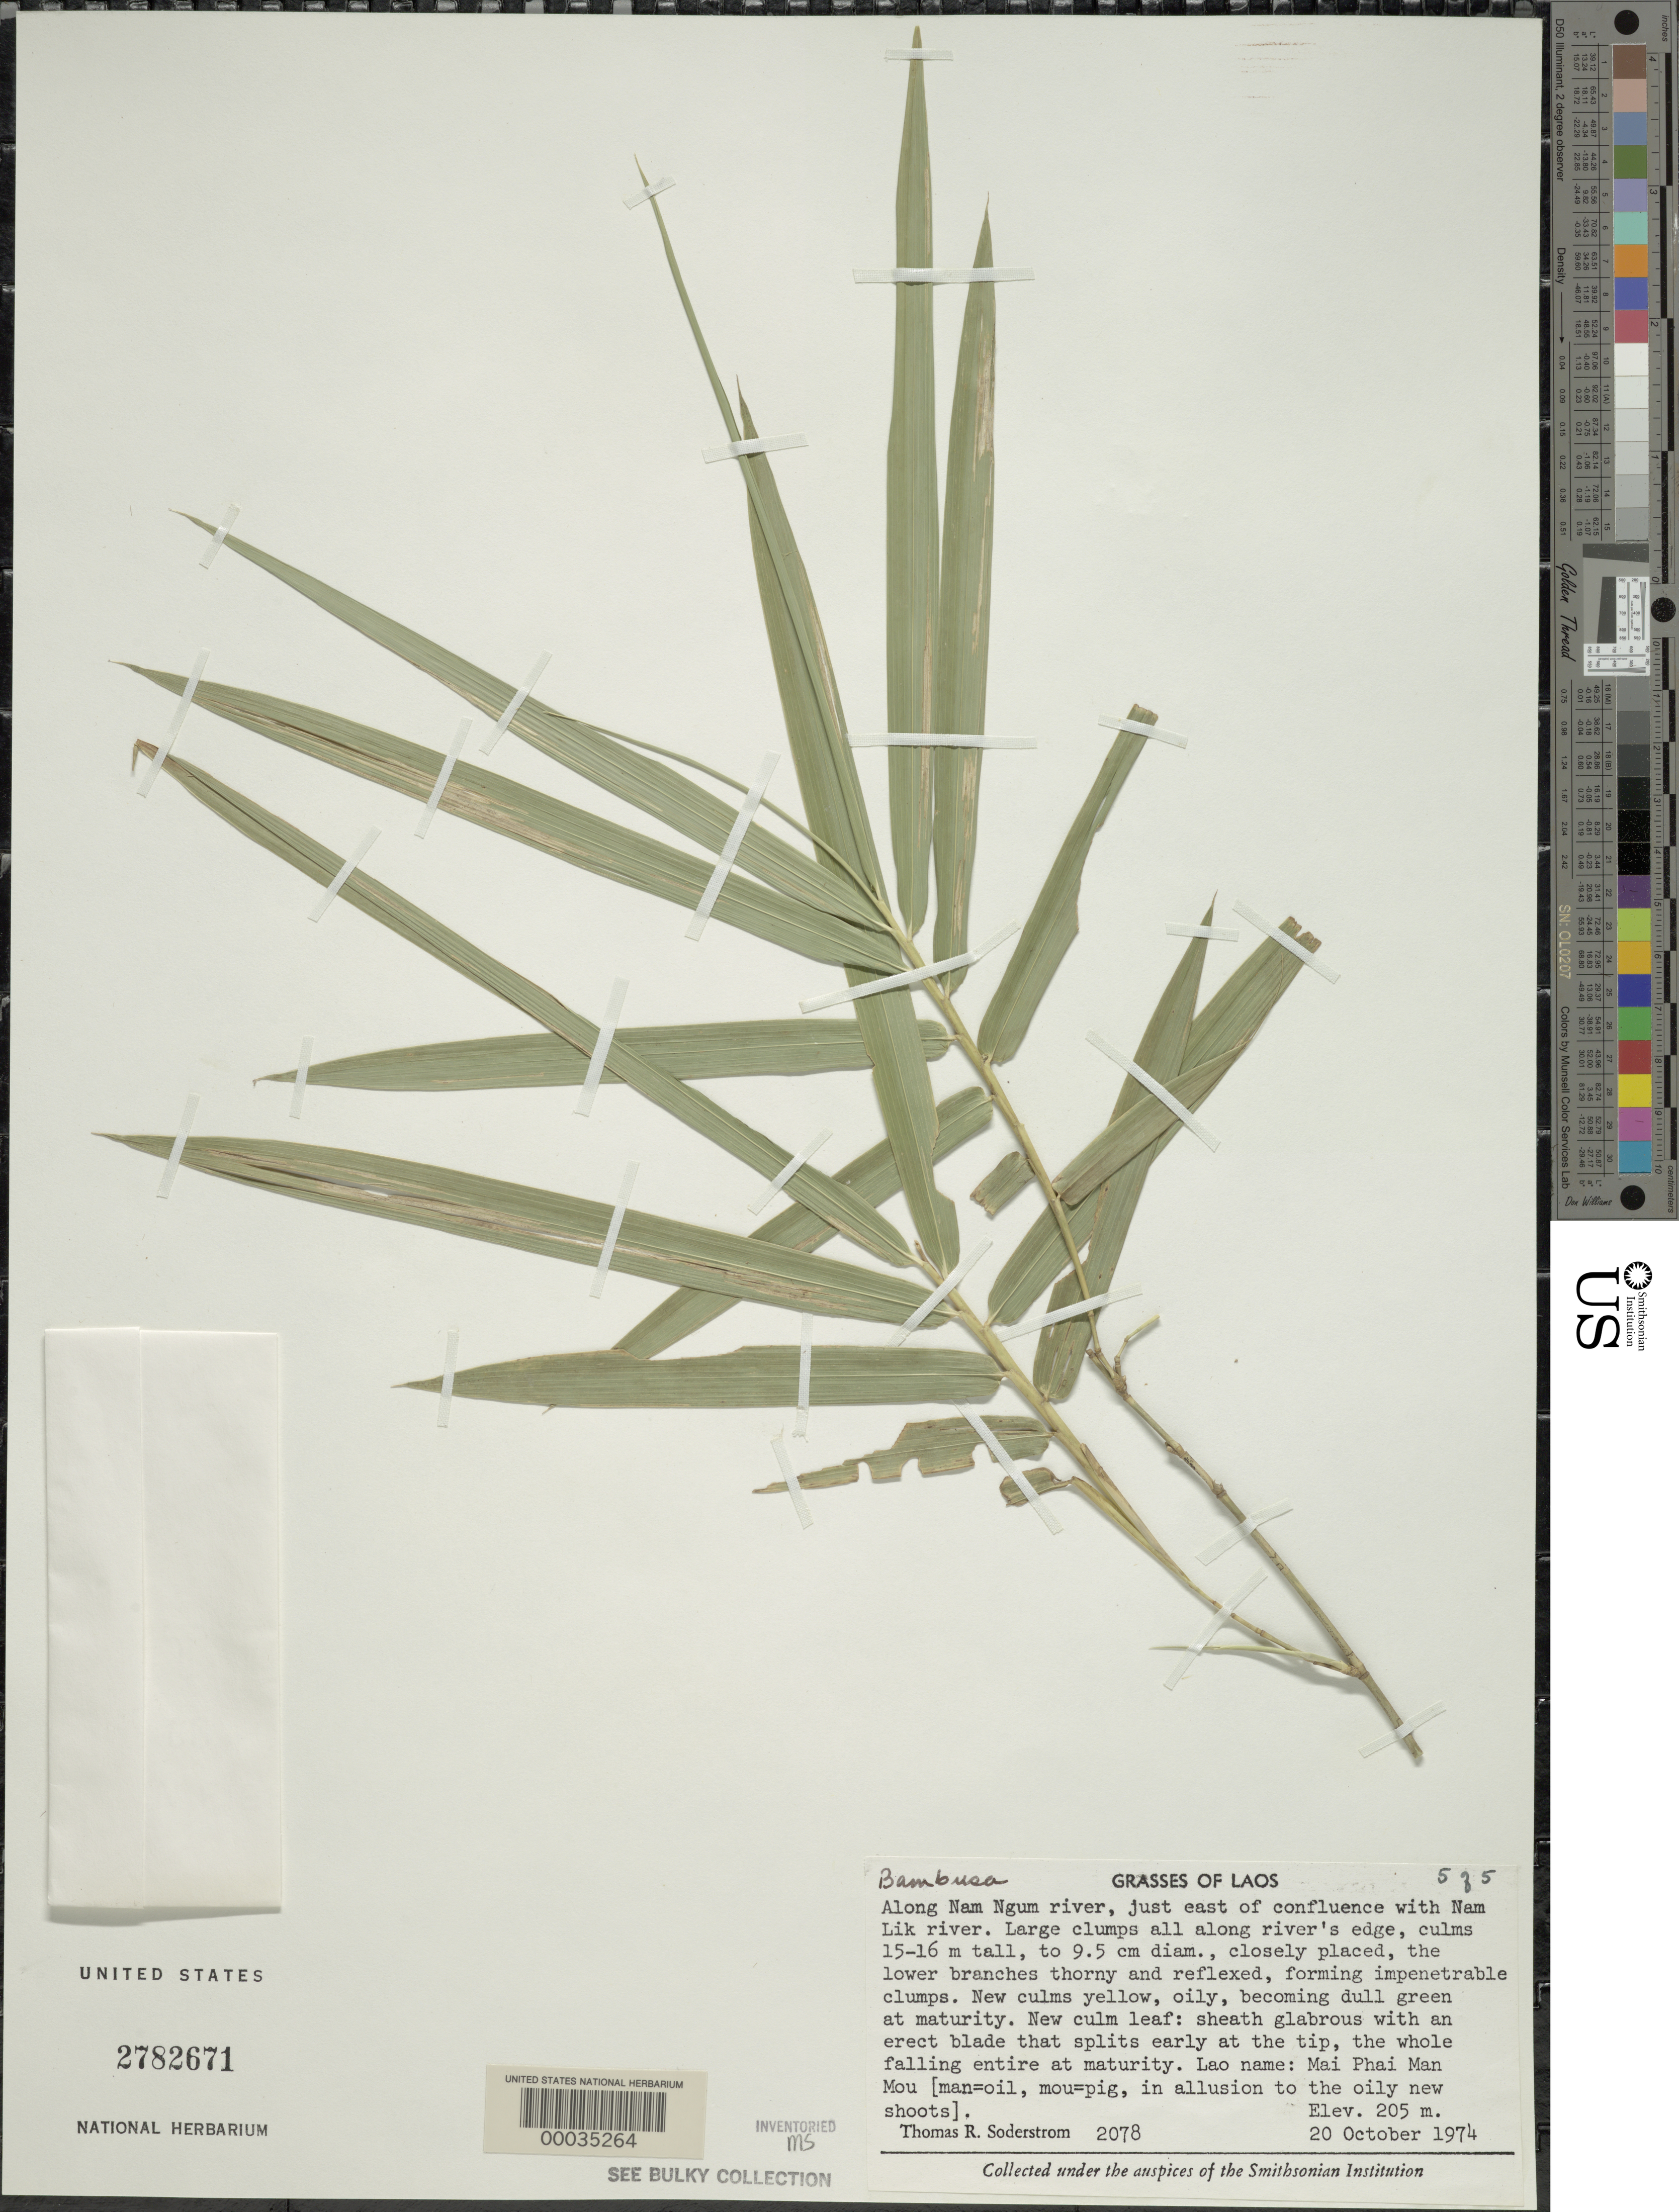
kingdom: Plantae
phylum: Tracheophyta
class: Liliopsida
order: Poales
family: Poaceae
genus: Bambusa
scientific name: Bambusa sp.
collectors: T. R. Soderstrom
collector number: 2078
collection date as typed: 20 Oct 1974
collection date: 1974-10-20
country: Laos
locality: Nam Ngum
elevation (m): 205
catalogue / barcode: US 2782671